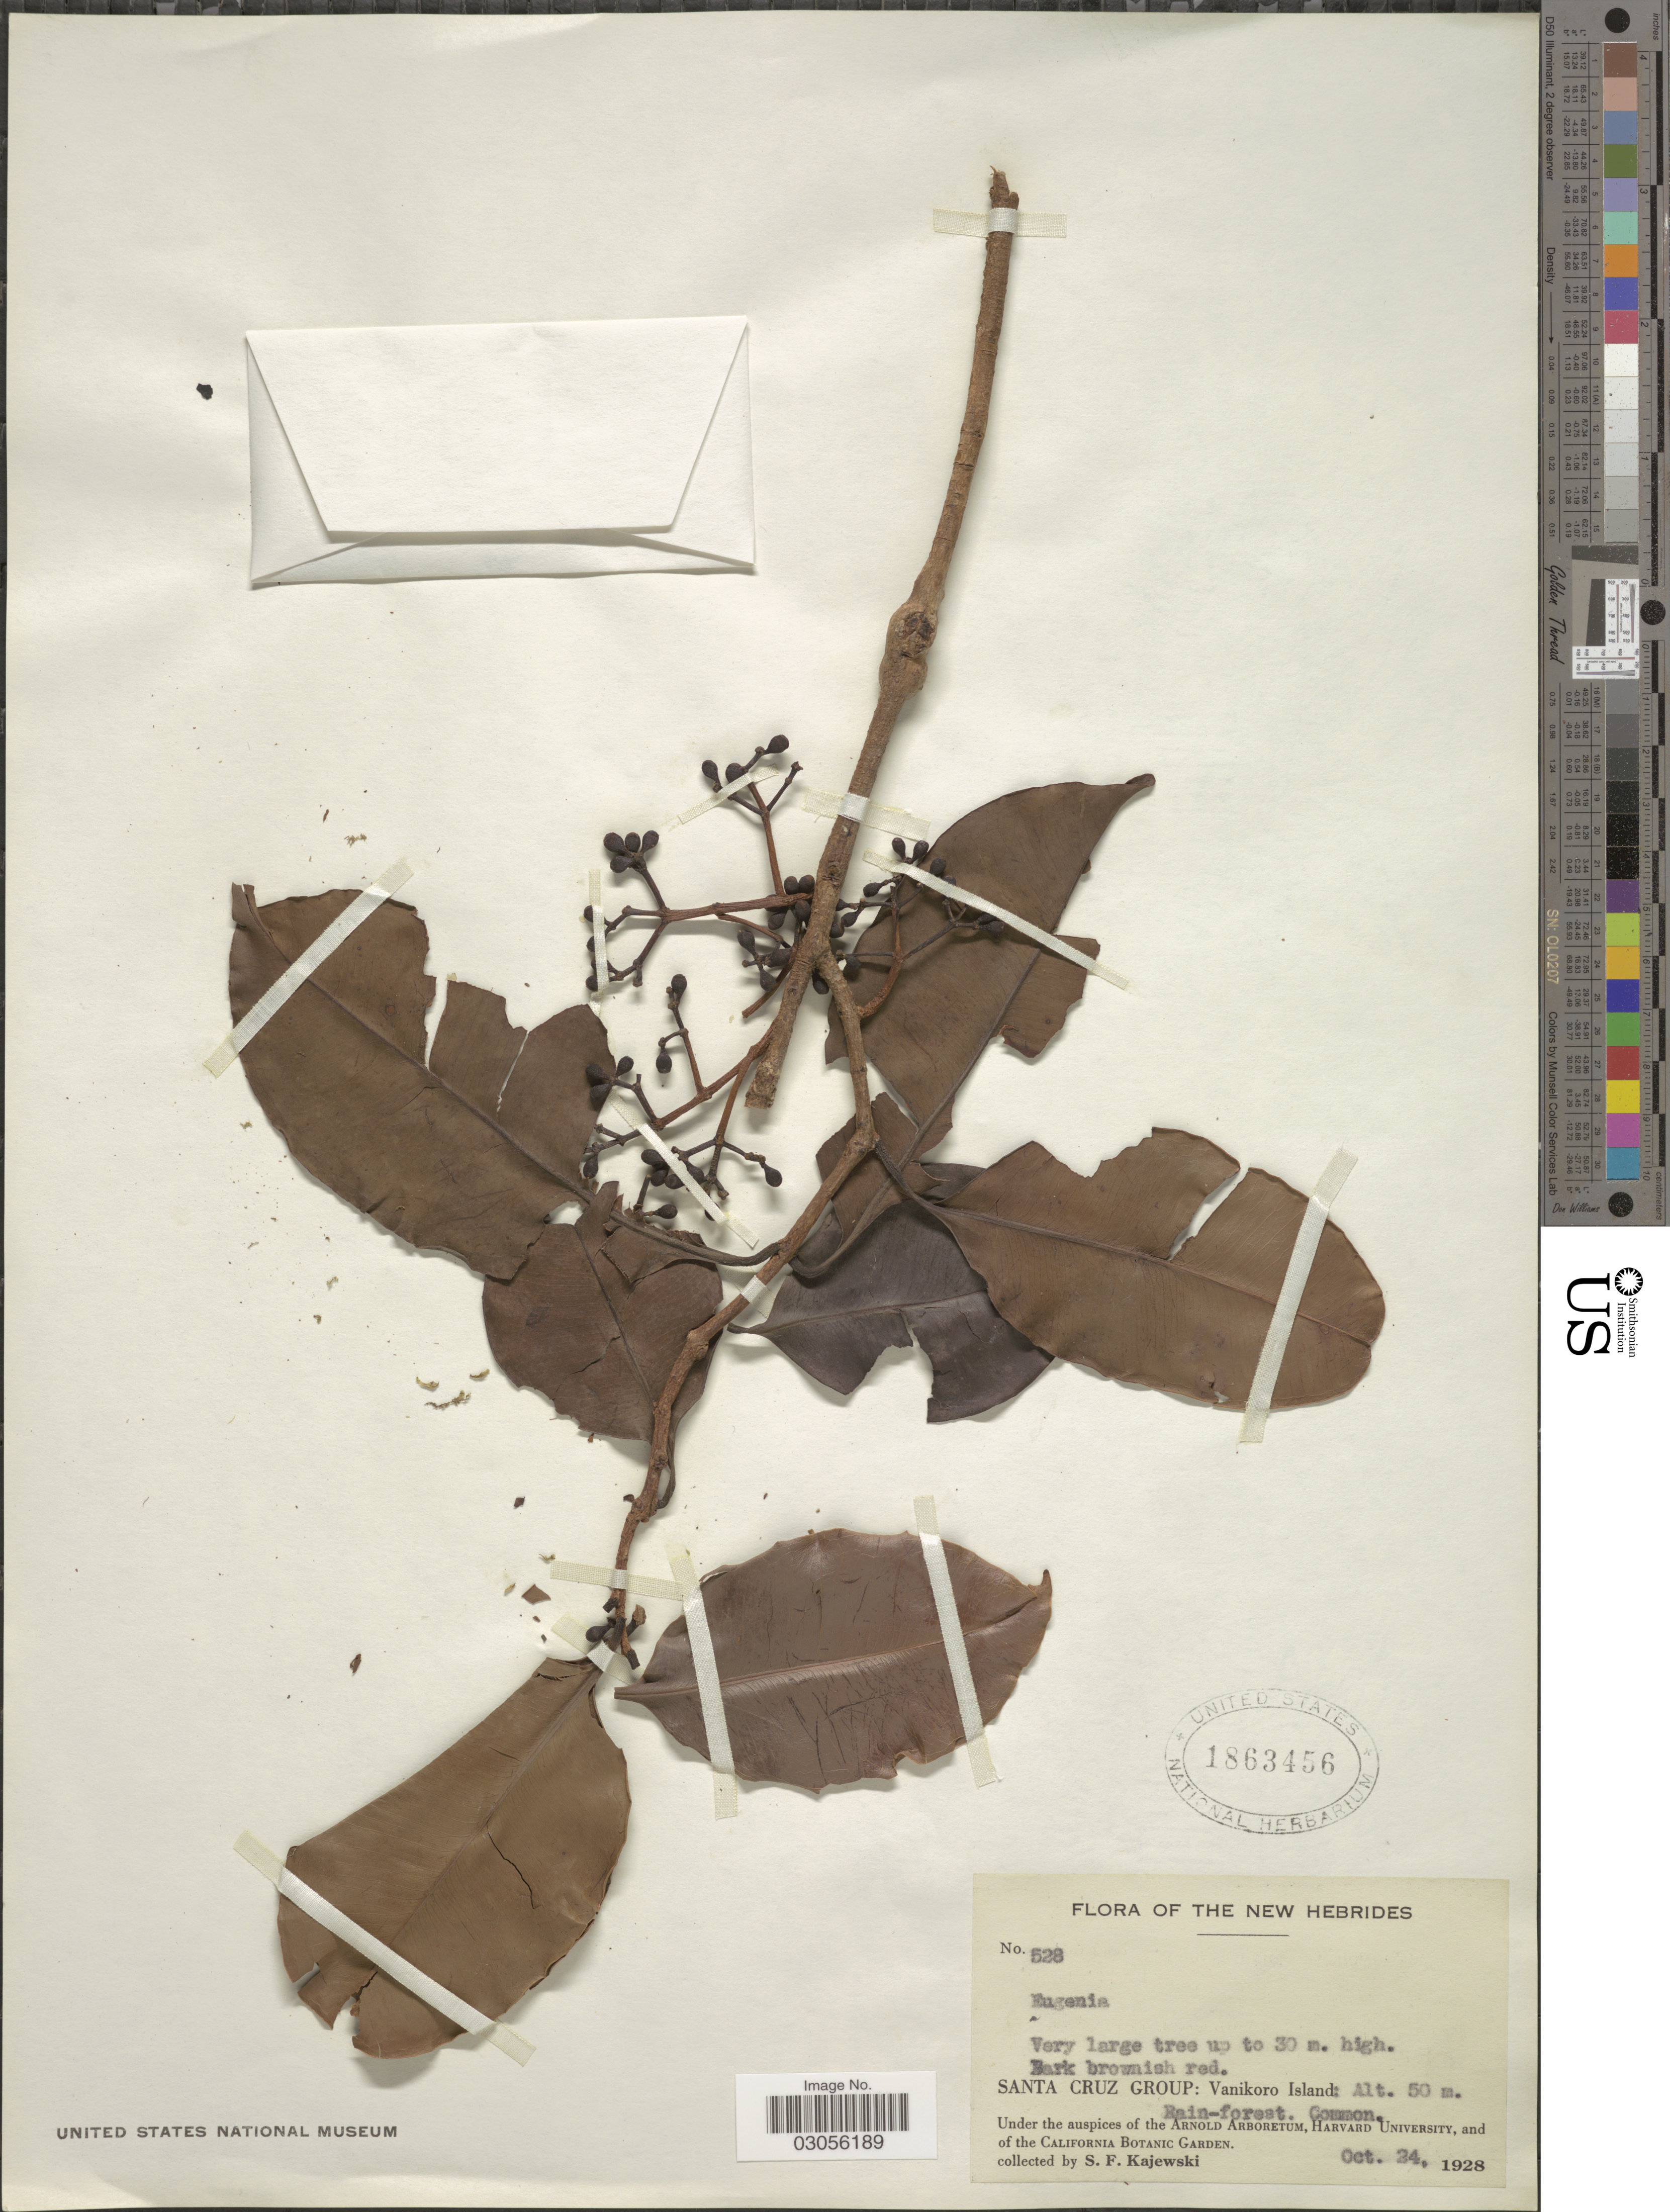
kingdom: Plantae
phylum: Tracheophyta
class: Magnoliopsida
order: Myrtales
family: Myrtaceae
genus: Syzygium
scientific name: Syzygium sp.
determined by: Strong, M. T., (US), Smithsonian Institution - National Museum of Natural History (UNITED STATES)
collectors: S. Kajewski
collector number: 528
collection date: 1928-10-24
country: Vanuatu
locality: New Hebrides. Santa Cruz Group: Vanikoro Island.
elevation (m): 50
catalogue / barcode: US 1863456